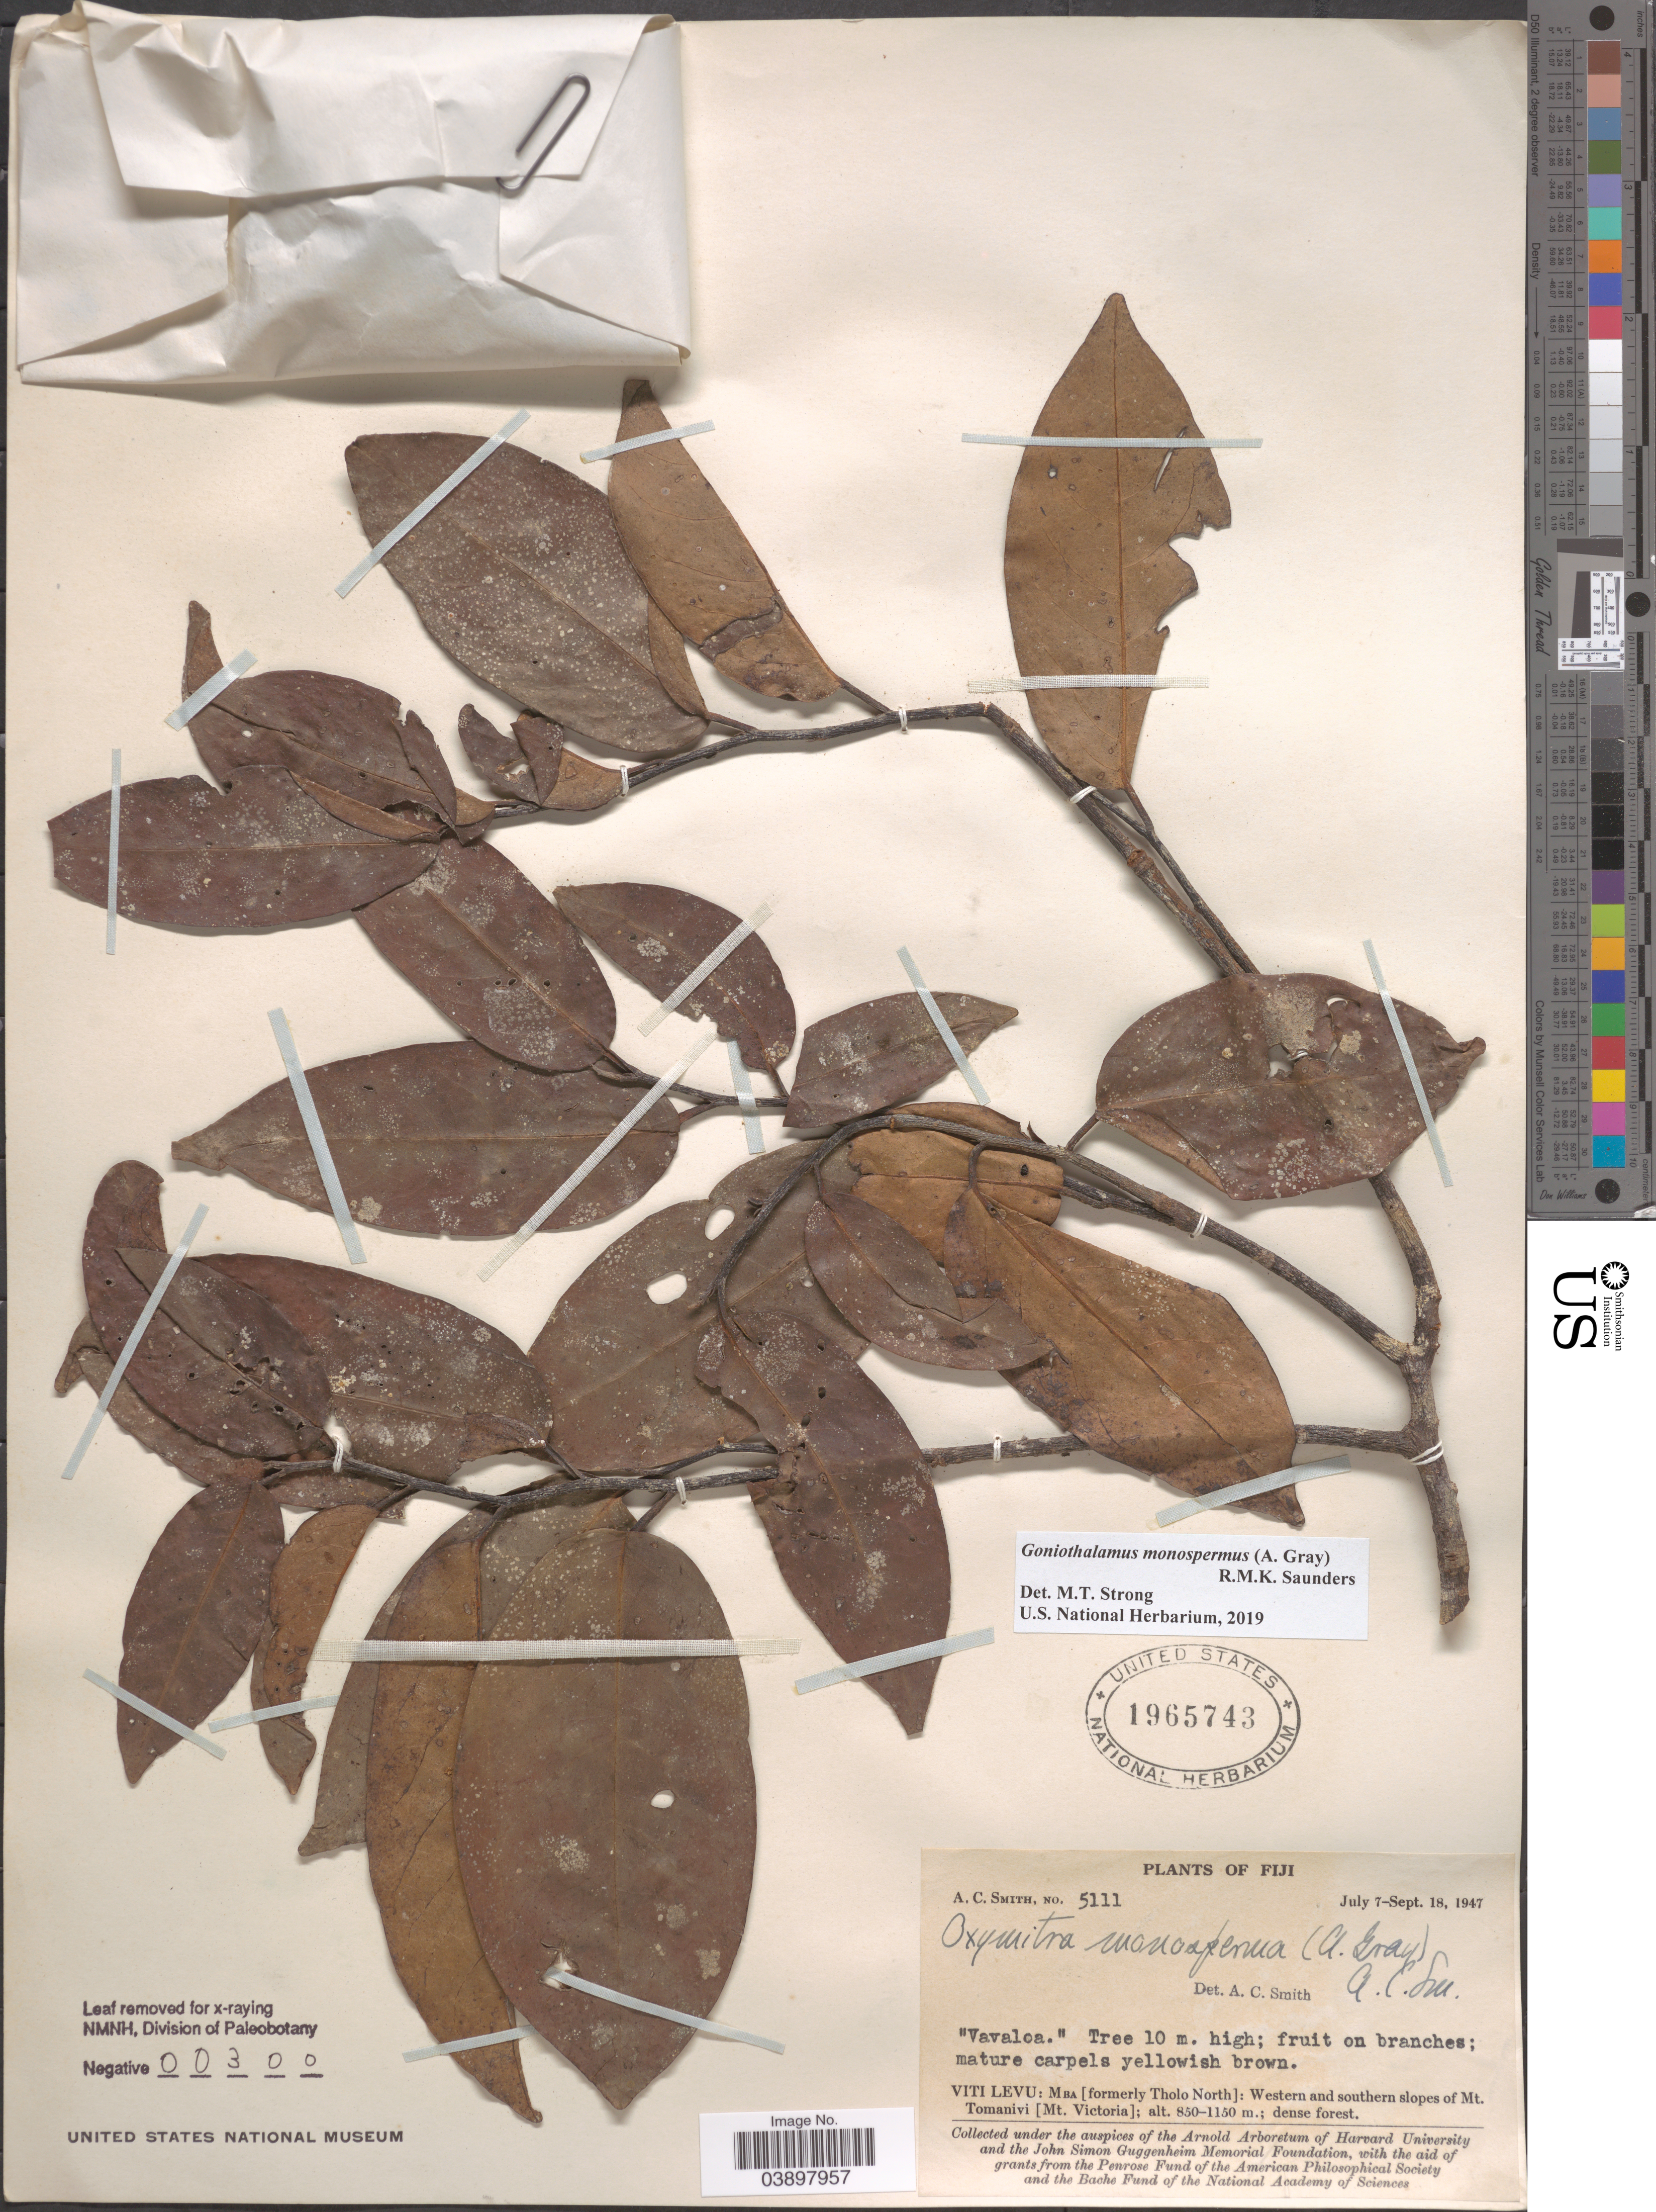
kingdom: Plantae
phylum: Tracheophyta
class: Magnoliopsida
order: Magnoliales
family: Annonaceae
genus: Goniothalamus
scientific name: Goniothalamus monospermus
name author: (A. Gray) R.M.K. Saunders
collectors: A. C. Smith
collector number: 5111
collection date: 1947-07-07/1947-09-18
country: Fiji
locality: Viti Levu: Mba [formerly Tholo North]: Western and southern slopes of Mt. Tomanivi [Mt. Victoria].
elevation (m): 850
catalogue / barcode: US 1965743